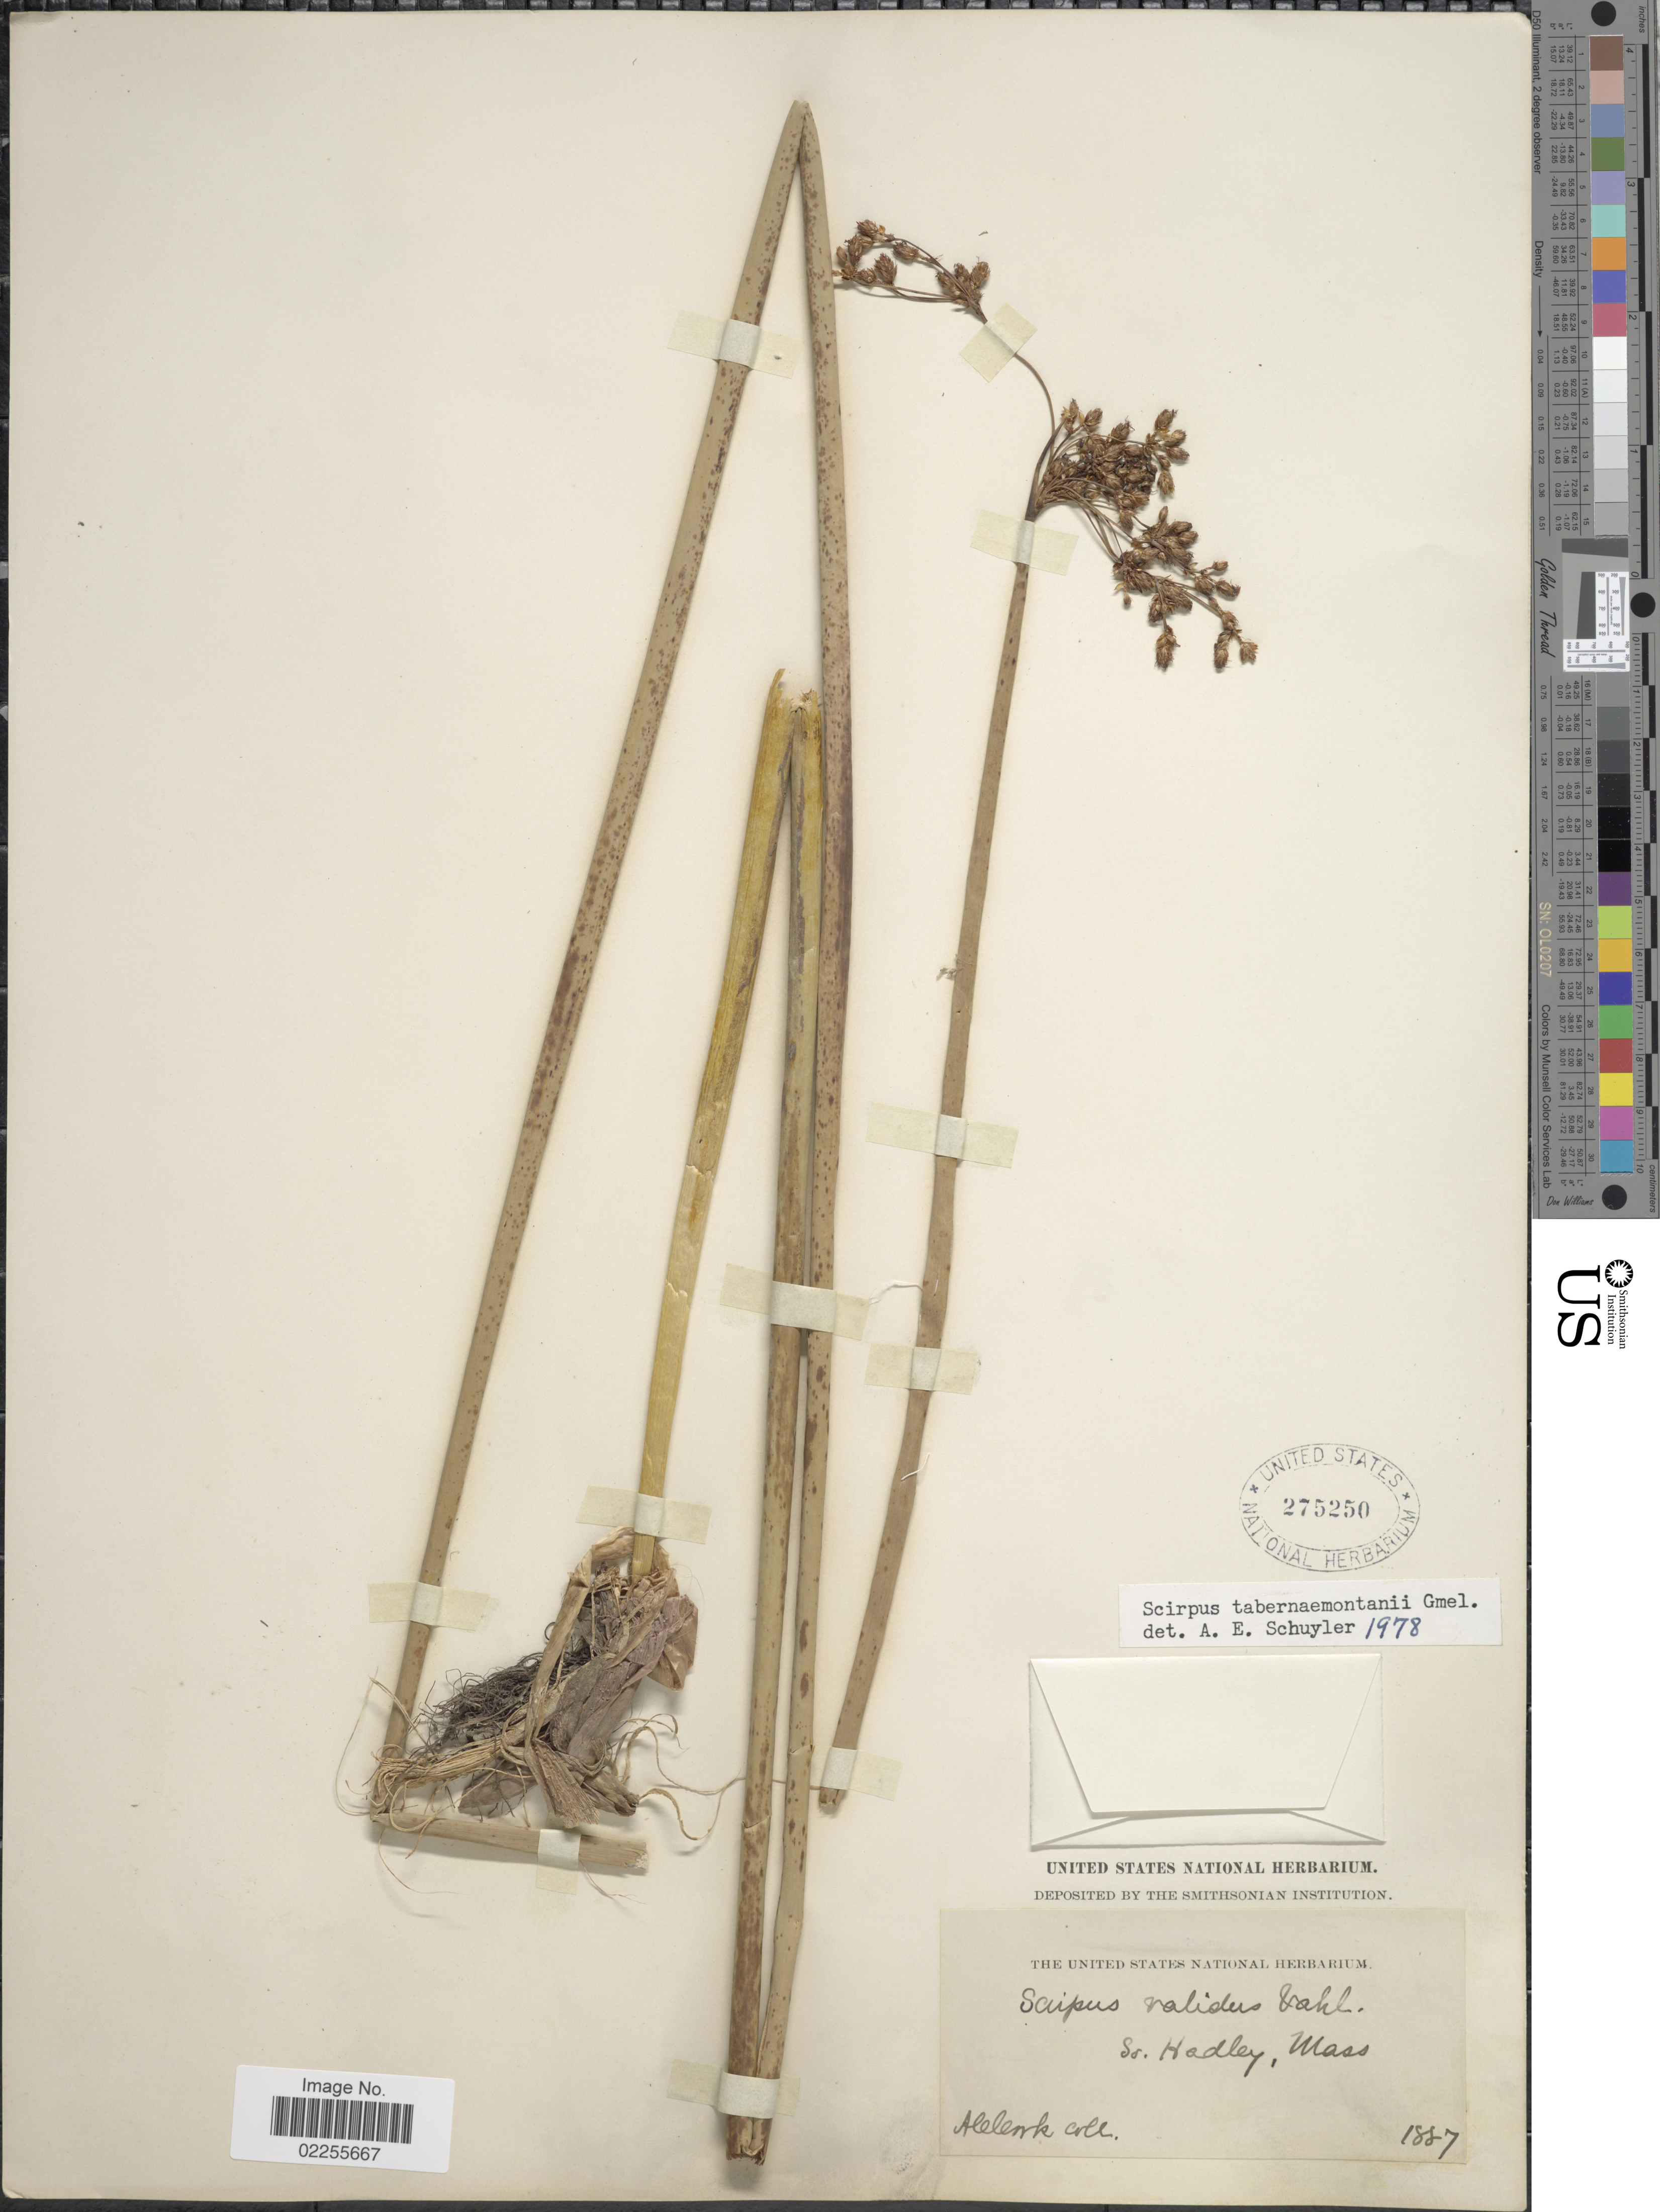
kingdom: Plantae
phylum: Tracheophyta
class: Liliopsida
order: Poales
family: Cyperaceae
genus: Schoenoplectus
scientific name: Schoenoplectus tabernaemontani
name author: (C.C. Gmel.) Palla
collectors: A. Cook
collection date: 1887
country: United States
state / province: Massachusetts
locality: So. Hadley.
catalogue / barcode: US 275250